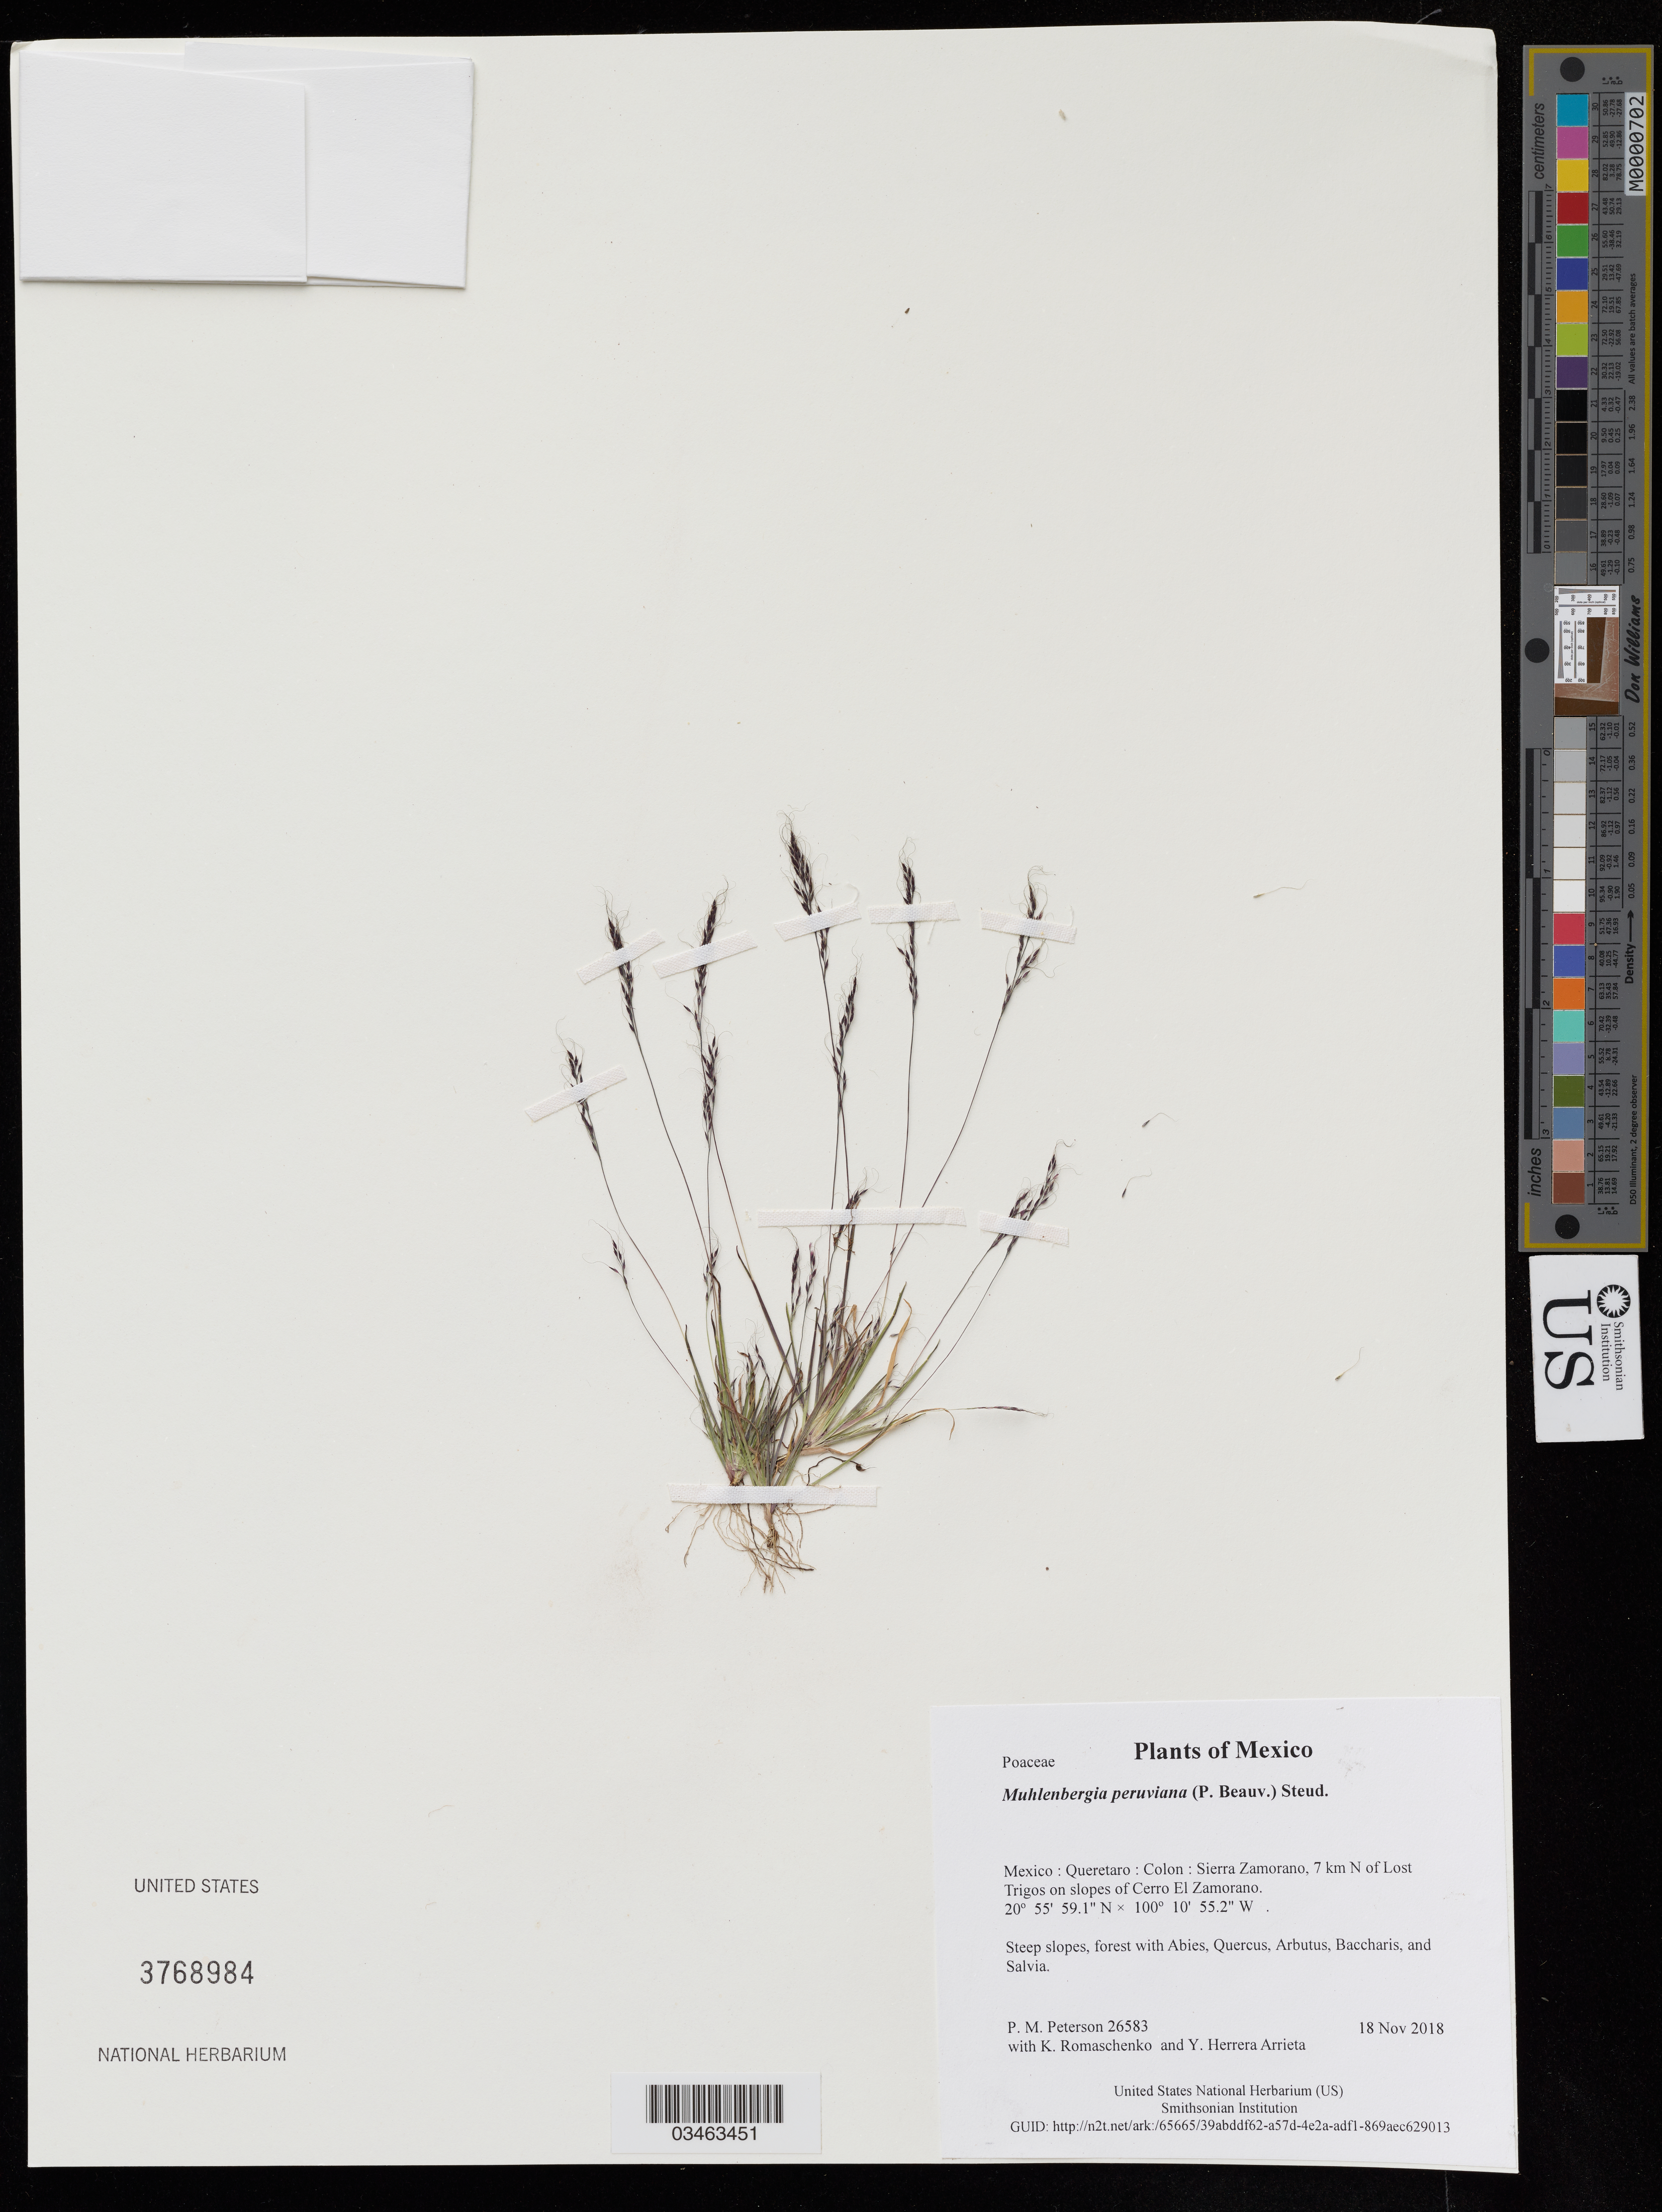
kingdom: Plantae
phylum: Tracheophyta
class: Liliopsida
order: Poales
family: Poaceae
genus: Muhlenbergia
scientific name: Muhlenbergia peruviana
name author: (P. Beauv.) Steud.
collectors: P. M. Peterson, K. Romaschenko & Y. Herrera Arrieta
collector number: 26583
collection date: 2018-11-18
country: Mexico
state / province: Queretaro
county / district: Colon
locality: Sierra Zamorano, 7 km N of Lost Trigos on slopes of Cerro El Zamorano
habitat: Steep slopes, forest with Abies, Quercus, Arbutus, Baccharis, and Salvia.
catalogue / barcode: US 3768984